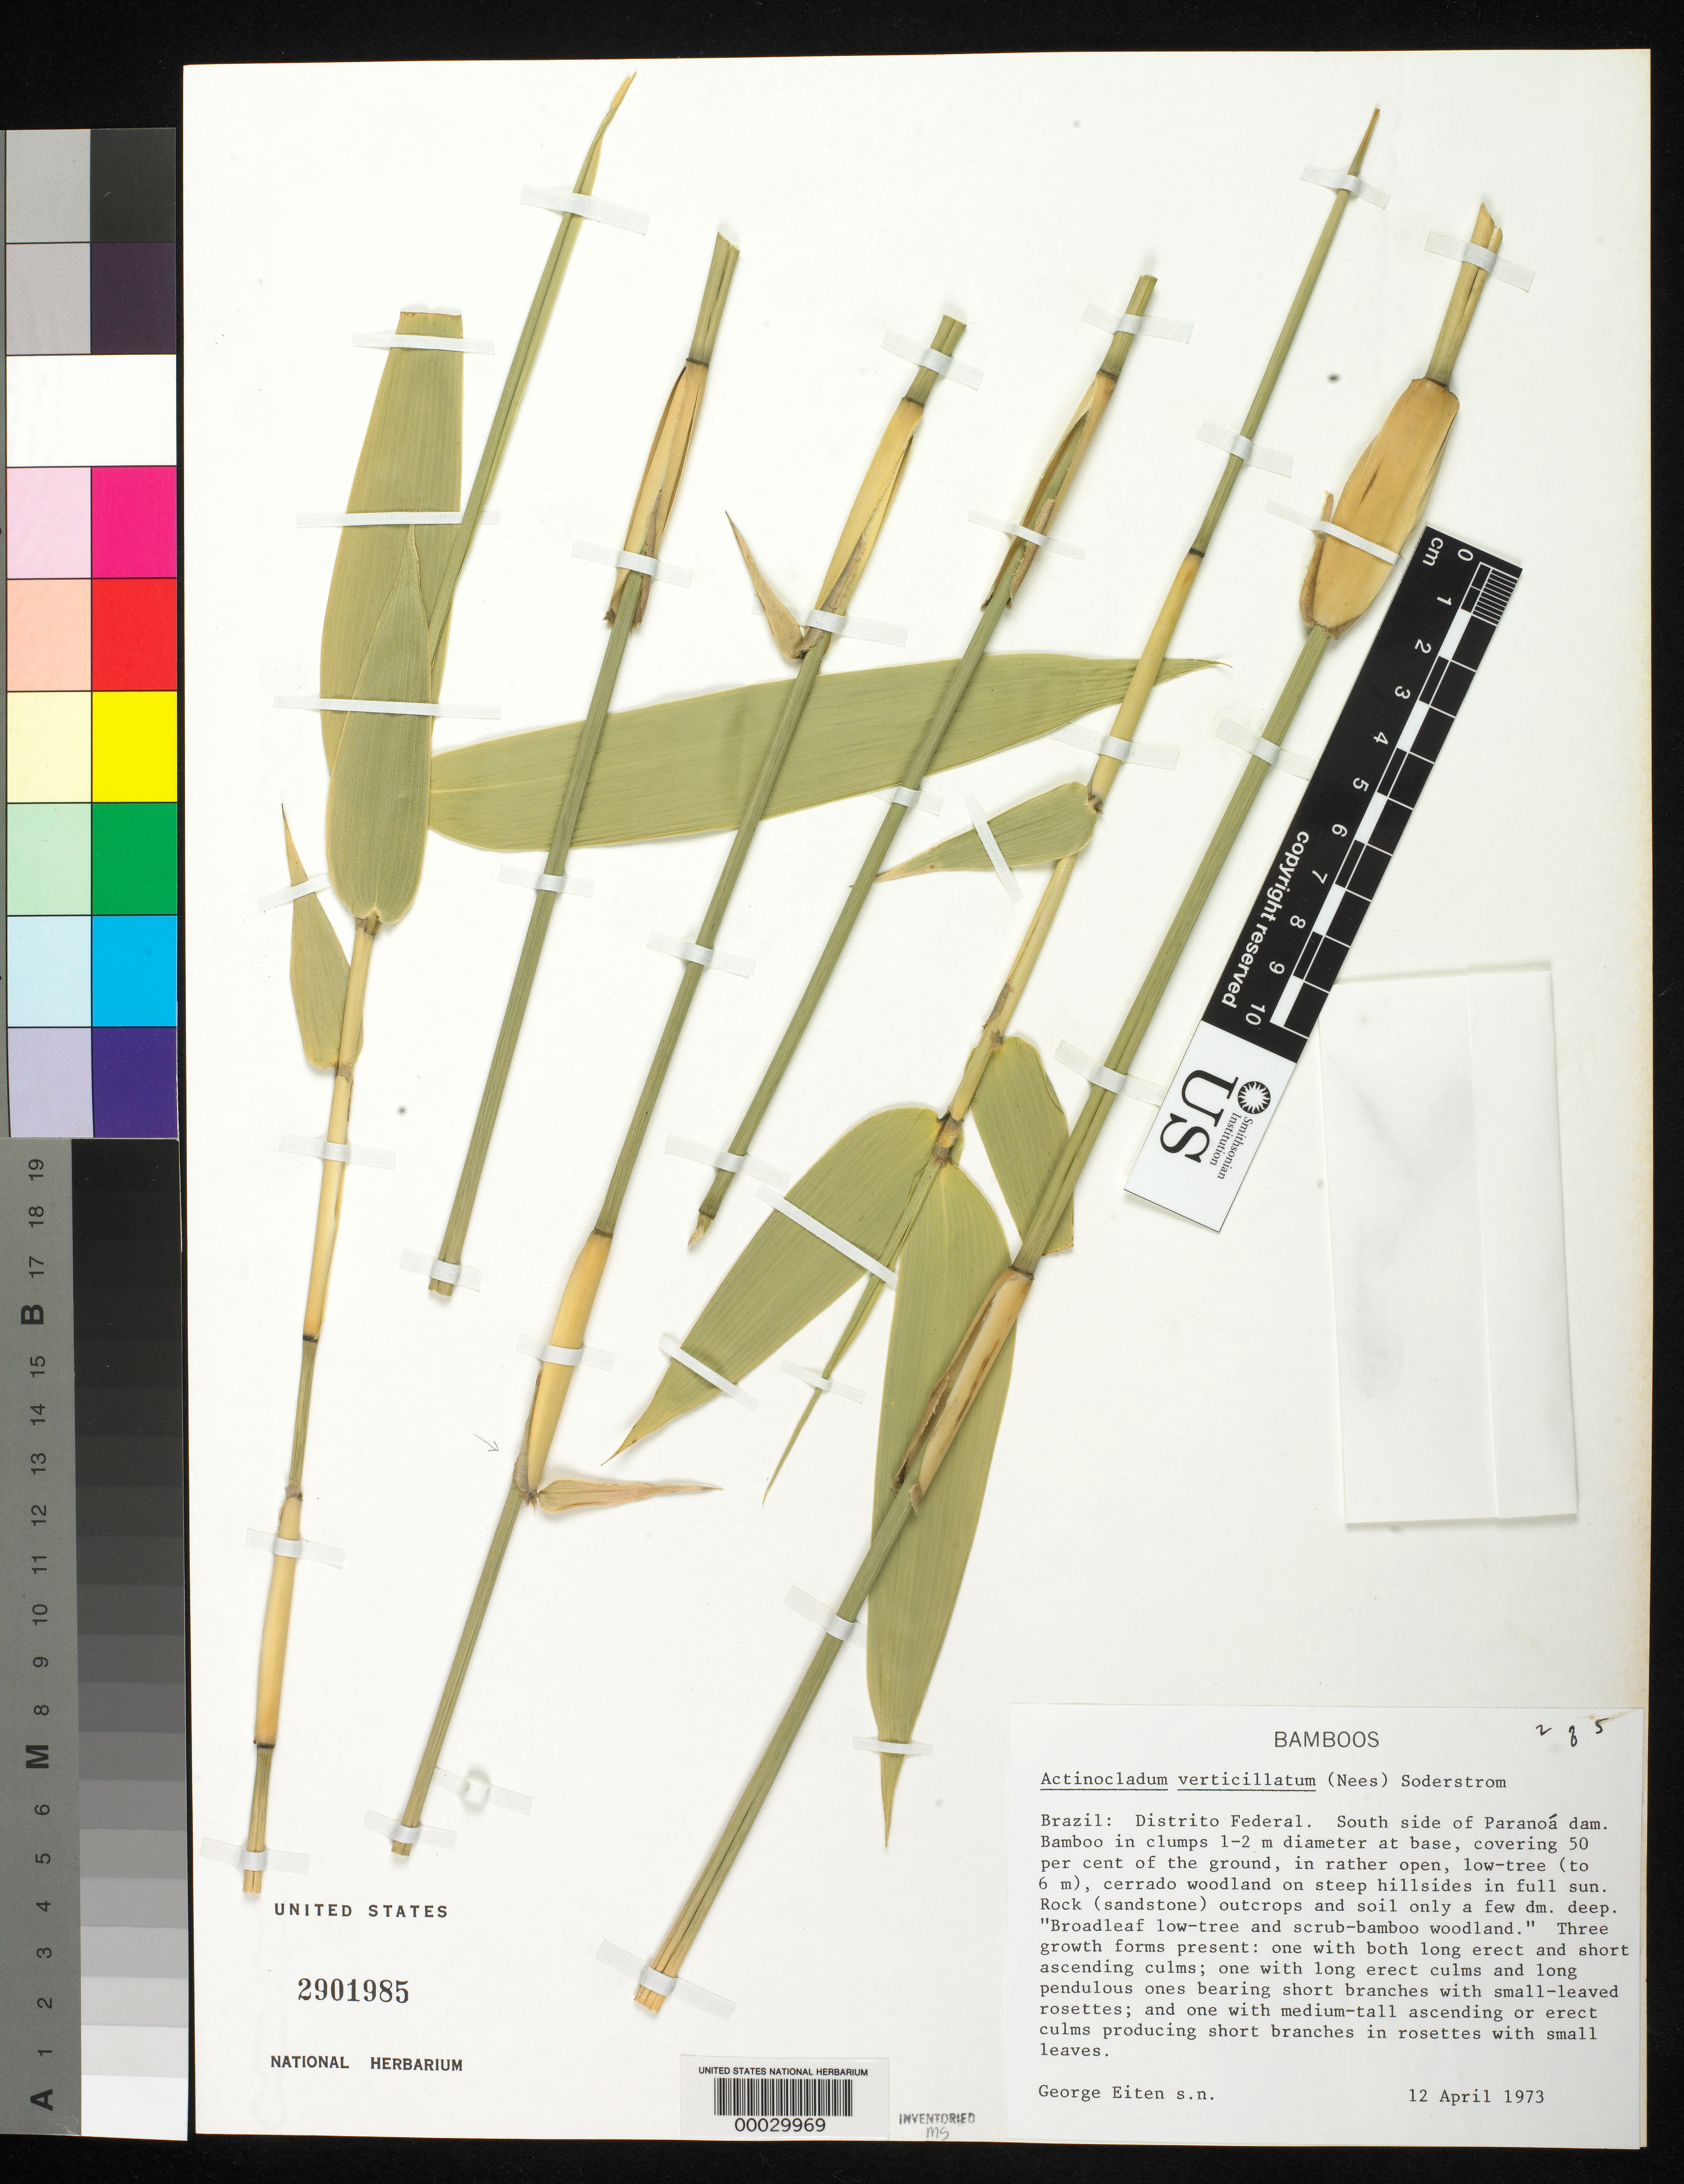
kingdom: Plantae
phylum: Tracheophyta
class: Liliopsida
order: Poales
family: Poaceae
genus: Actinocladum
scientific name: Actinocladum verticillatum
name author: (Nees) McClure ex Soderstr.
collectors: G. Eiten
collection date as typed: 12 Apr 1973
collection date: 1973-04-12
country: Brazil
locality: Paranoa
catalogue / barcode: US 2901985